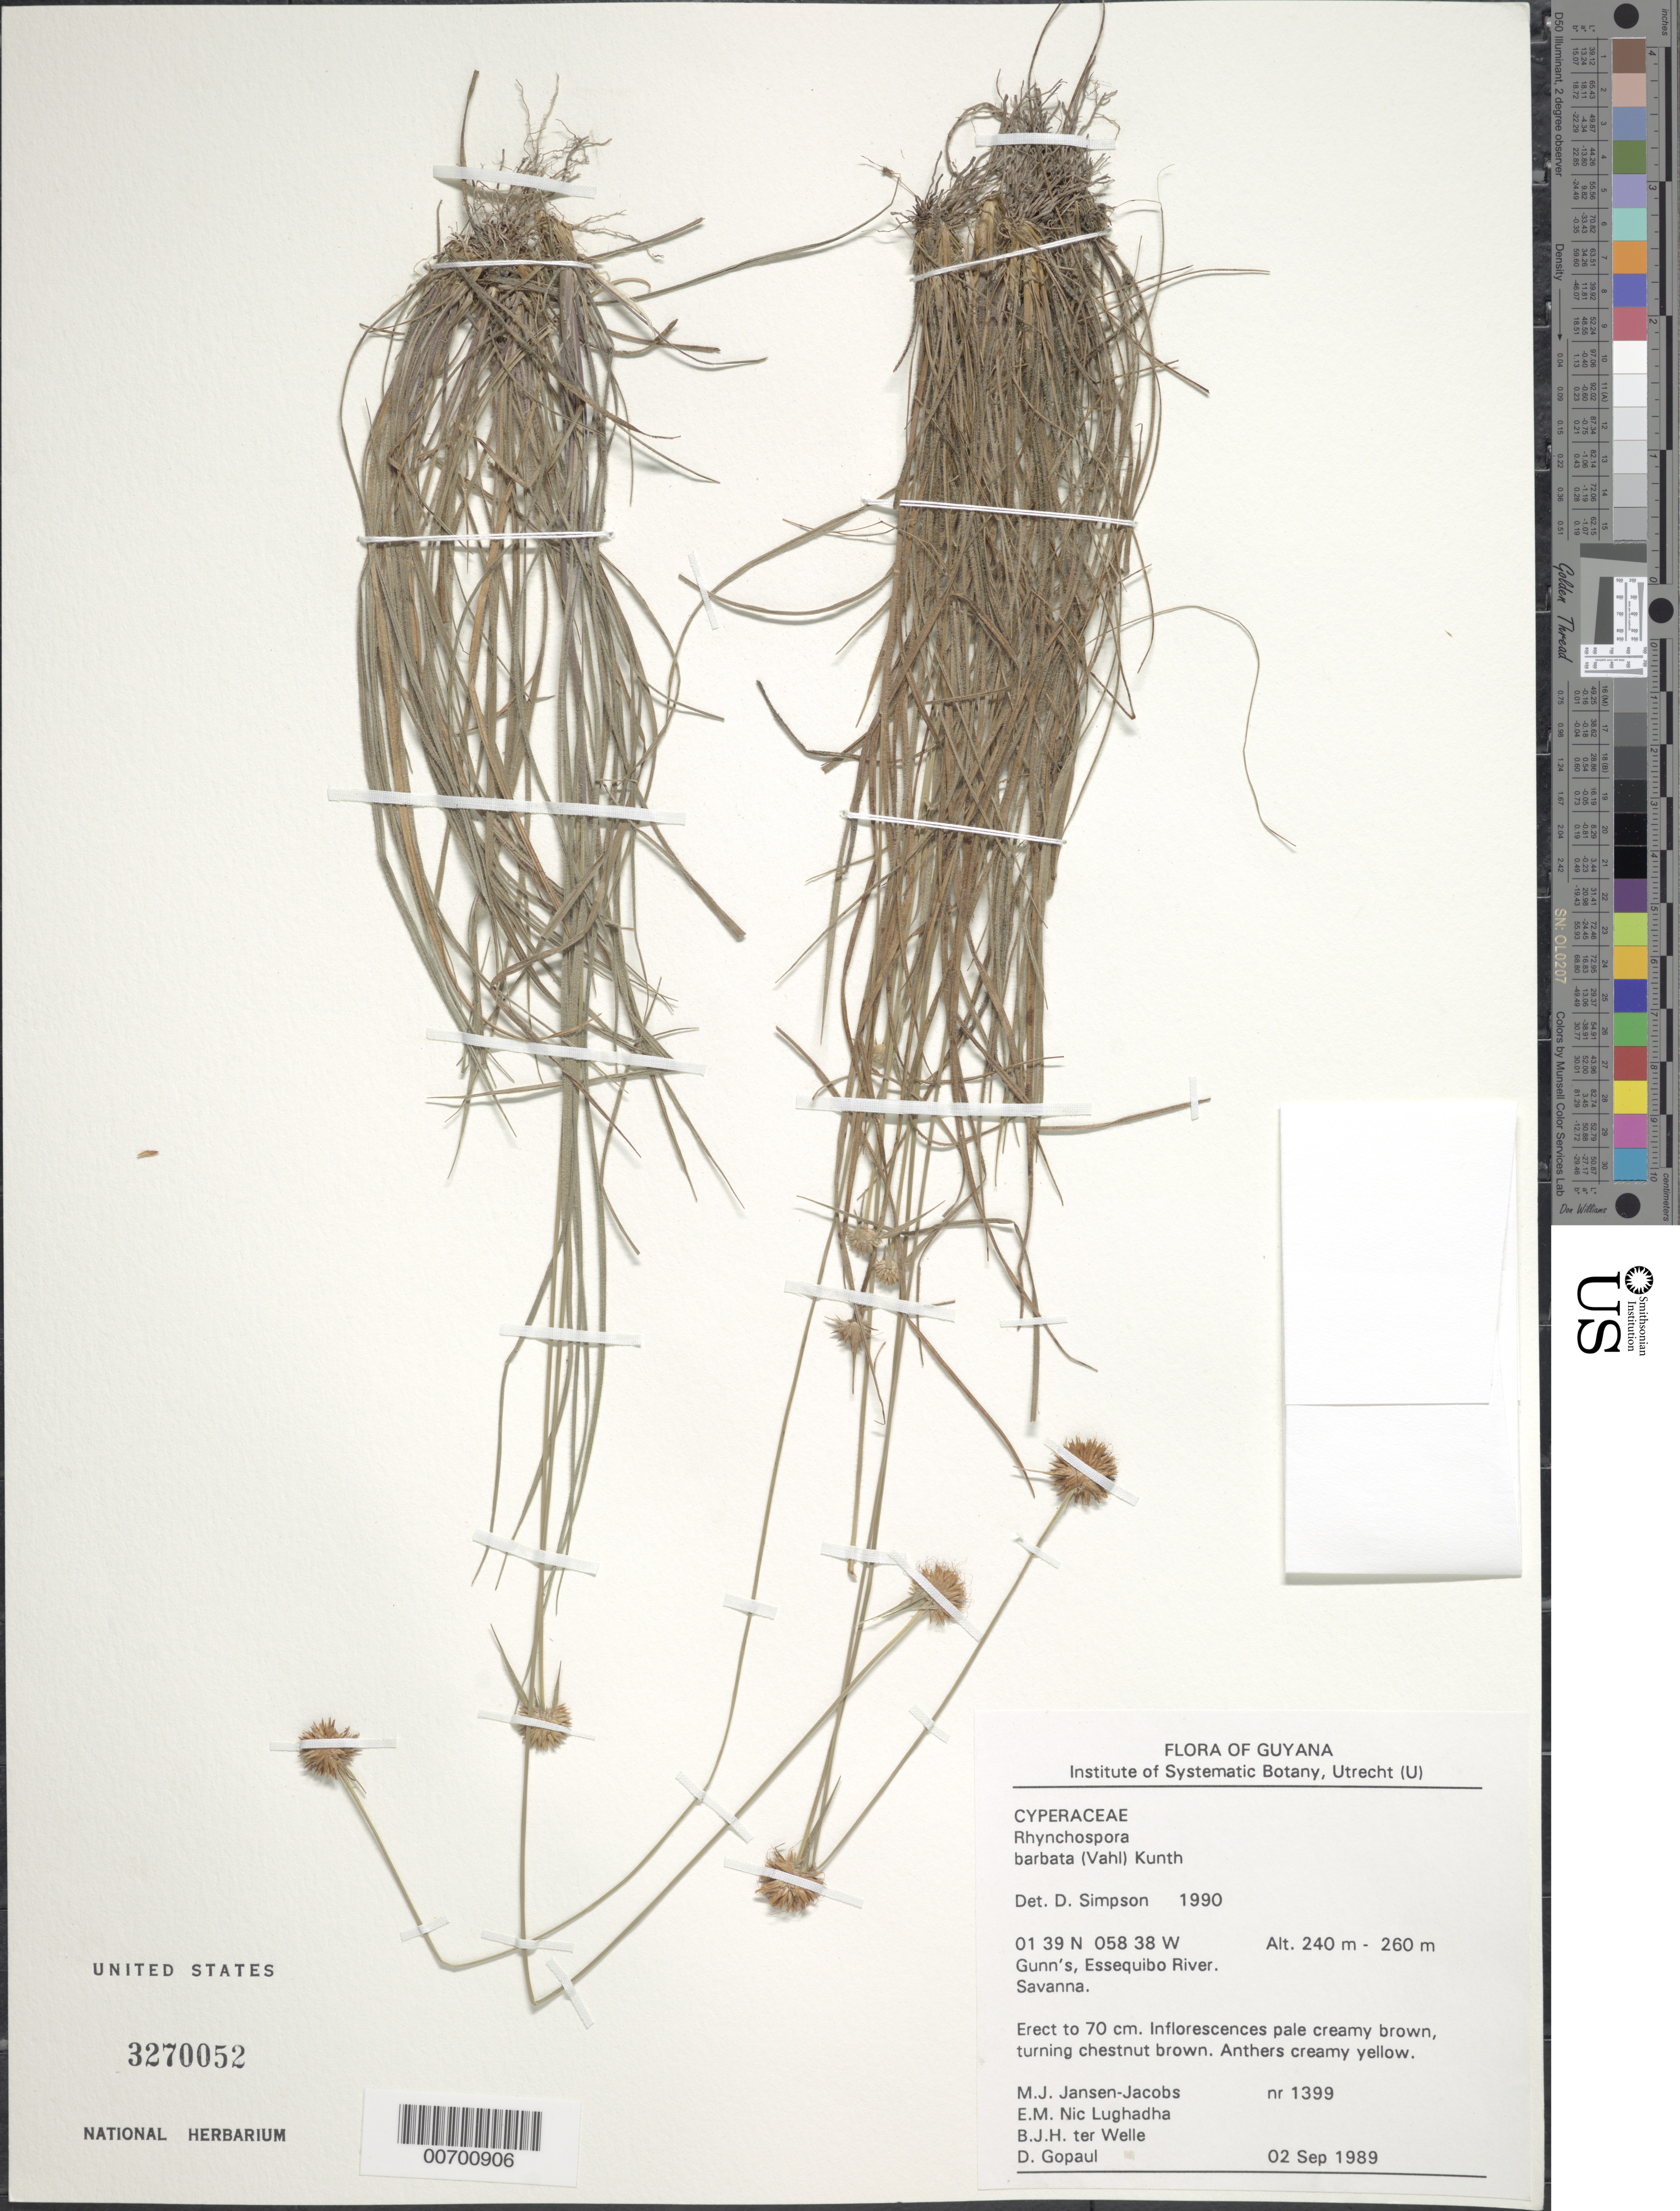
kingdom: Plantae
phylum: Tracheophyta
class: Liliopsida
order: Poales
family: Cyperaceae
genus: Rhynchospora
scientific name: Rhynchospora barbata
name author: (Vahl) Kunth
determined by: Alves, K.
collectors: M. J. Jansen-Jacobs, E. Nic Lughadha, B. Welle & D. Gopaul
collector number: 1399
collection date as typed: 2-Sep-89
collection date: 1989-09-02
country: Guyana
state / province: U. Takutu-U. Essequibo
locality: Gunn's, Essequibo River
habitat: Savanna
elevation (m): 240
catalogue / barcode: US 3270052